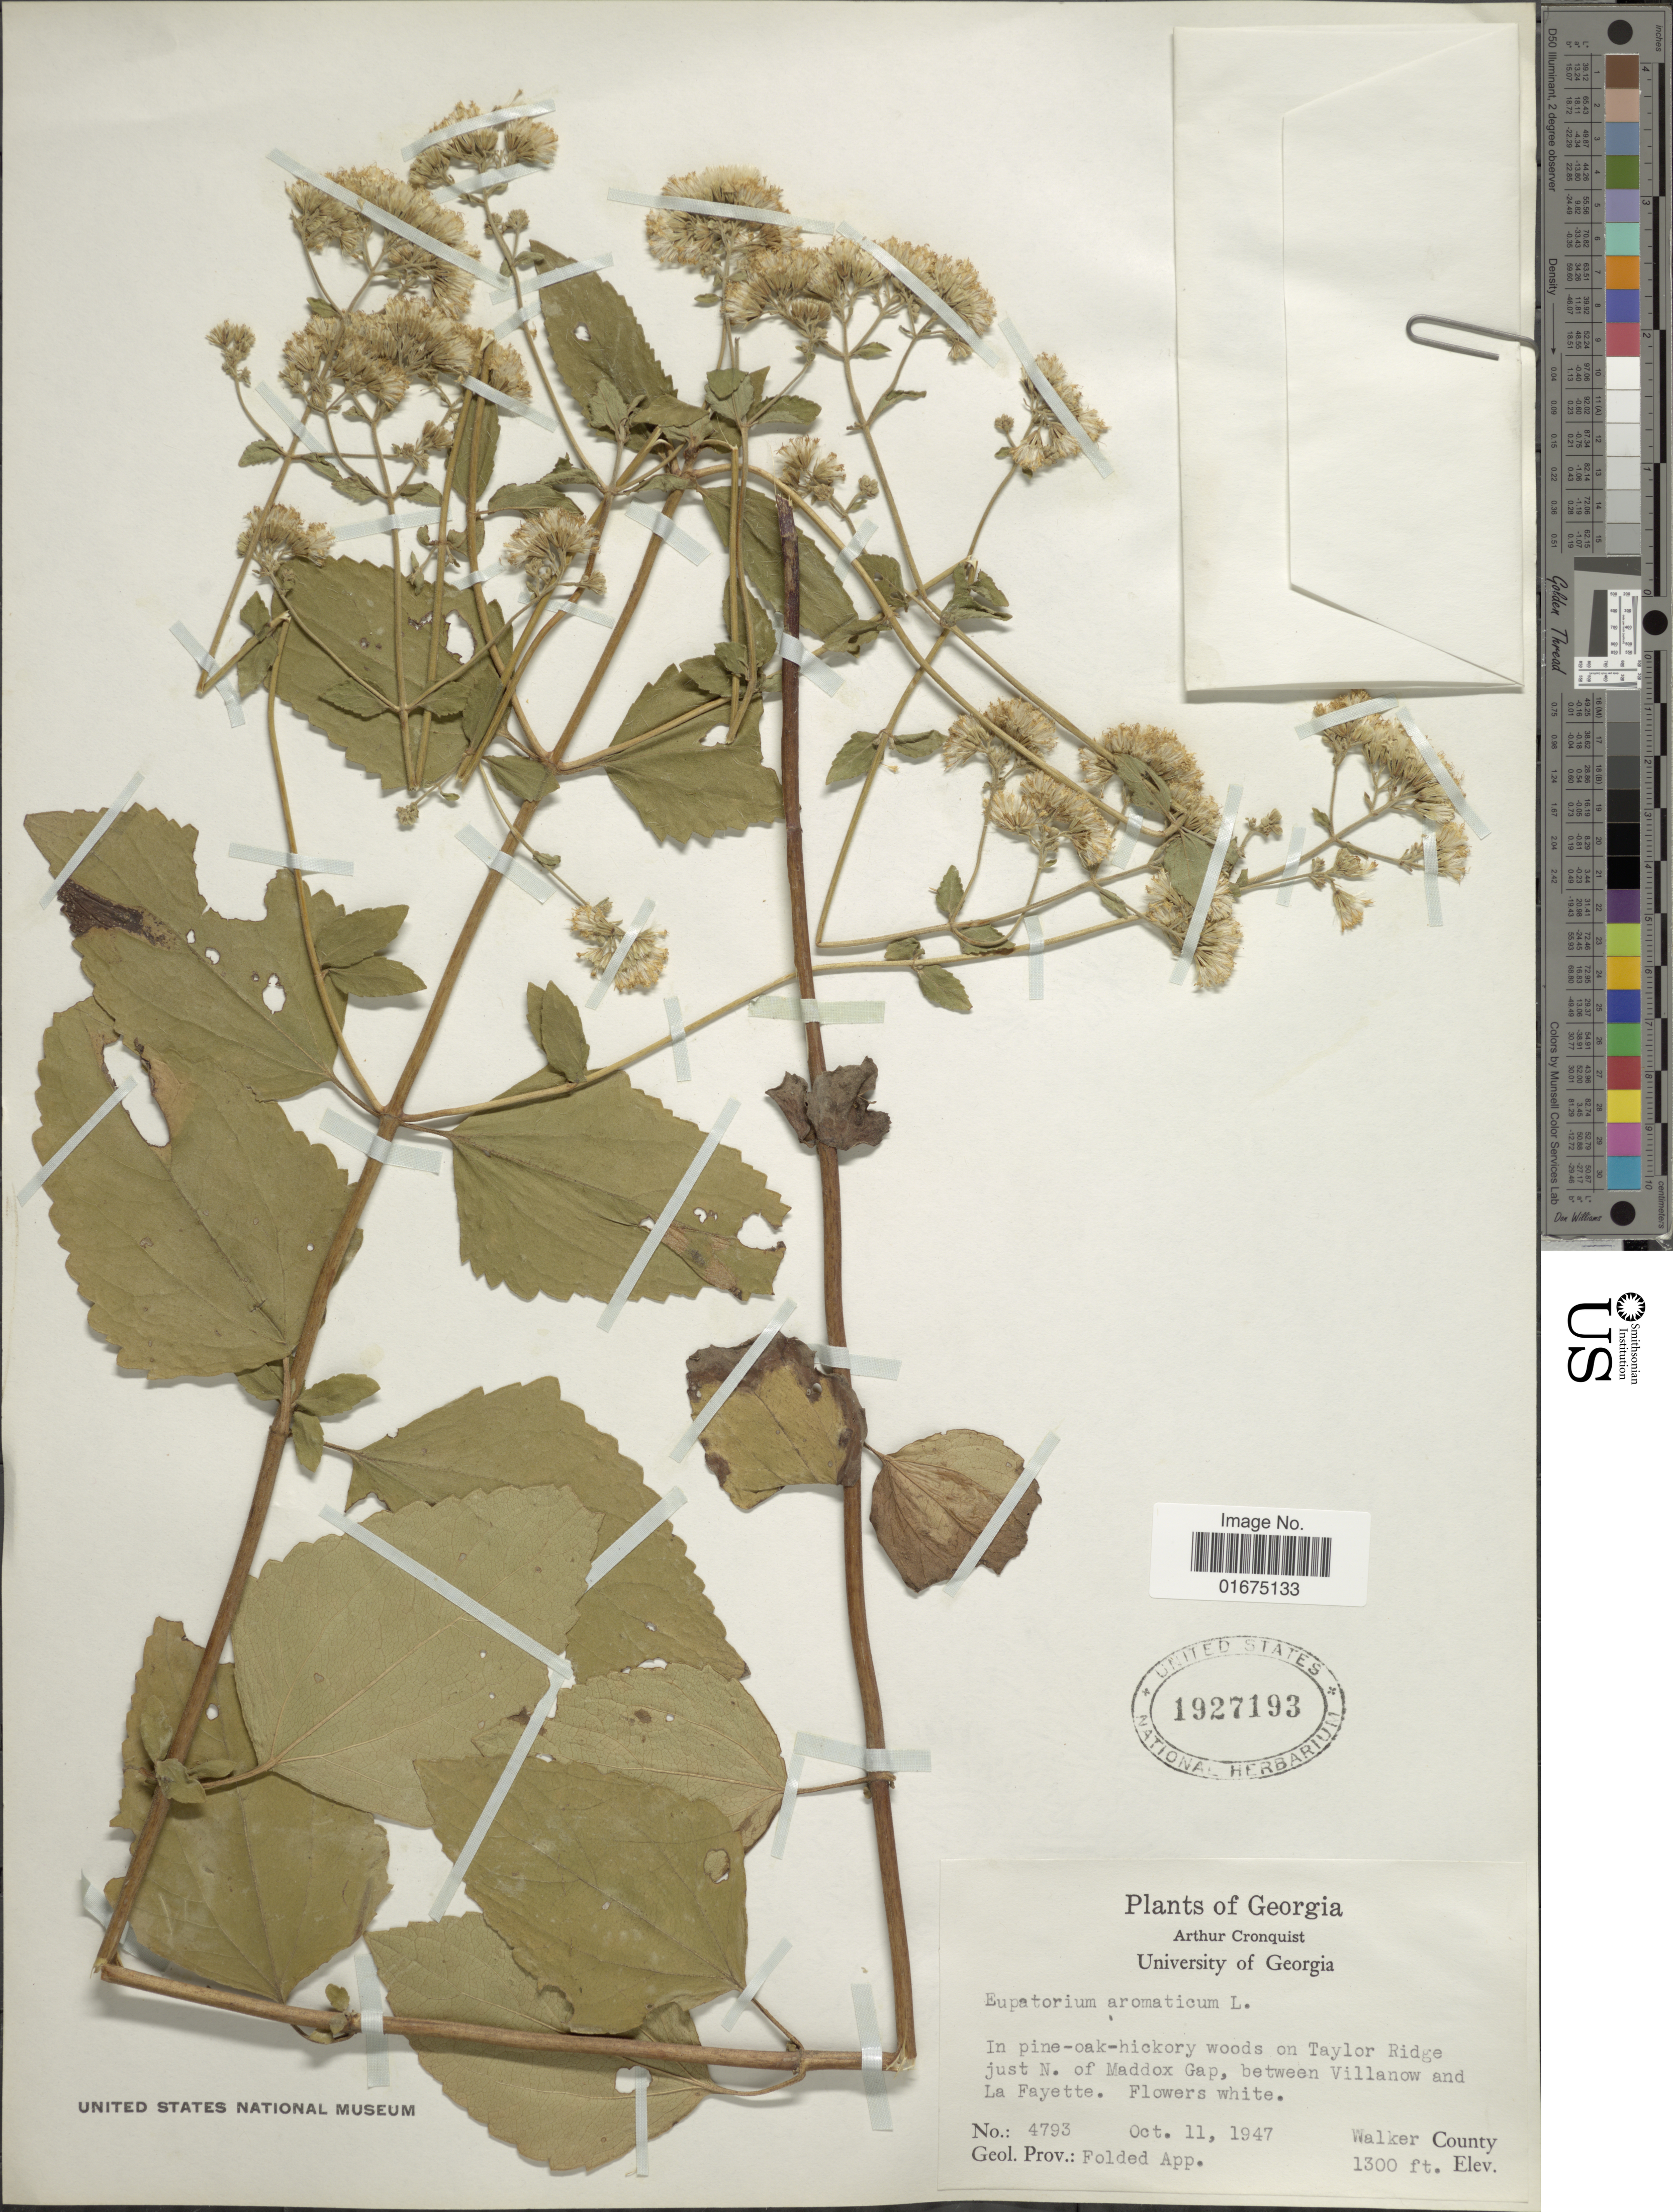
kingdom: Plantae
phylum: Tracheophyta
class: Magnoliopsida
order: Asterales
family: Asteraceae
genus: Ageratina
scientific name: Ageratina aromatica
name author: (L.) Spach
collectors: A. J. Cronquist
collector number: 4793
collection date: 1947-10-11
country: United States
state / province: Georgia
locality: In pine-oak-hickory woods on Taylor Ridge just N. of Maddox Gap, between Villanow and La Fayette, Walker County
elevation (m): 396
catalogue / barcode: US 1927193